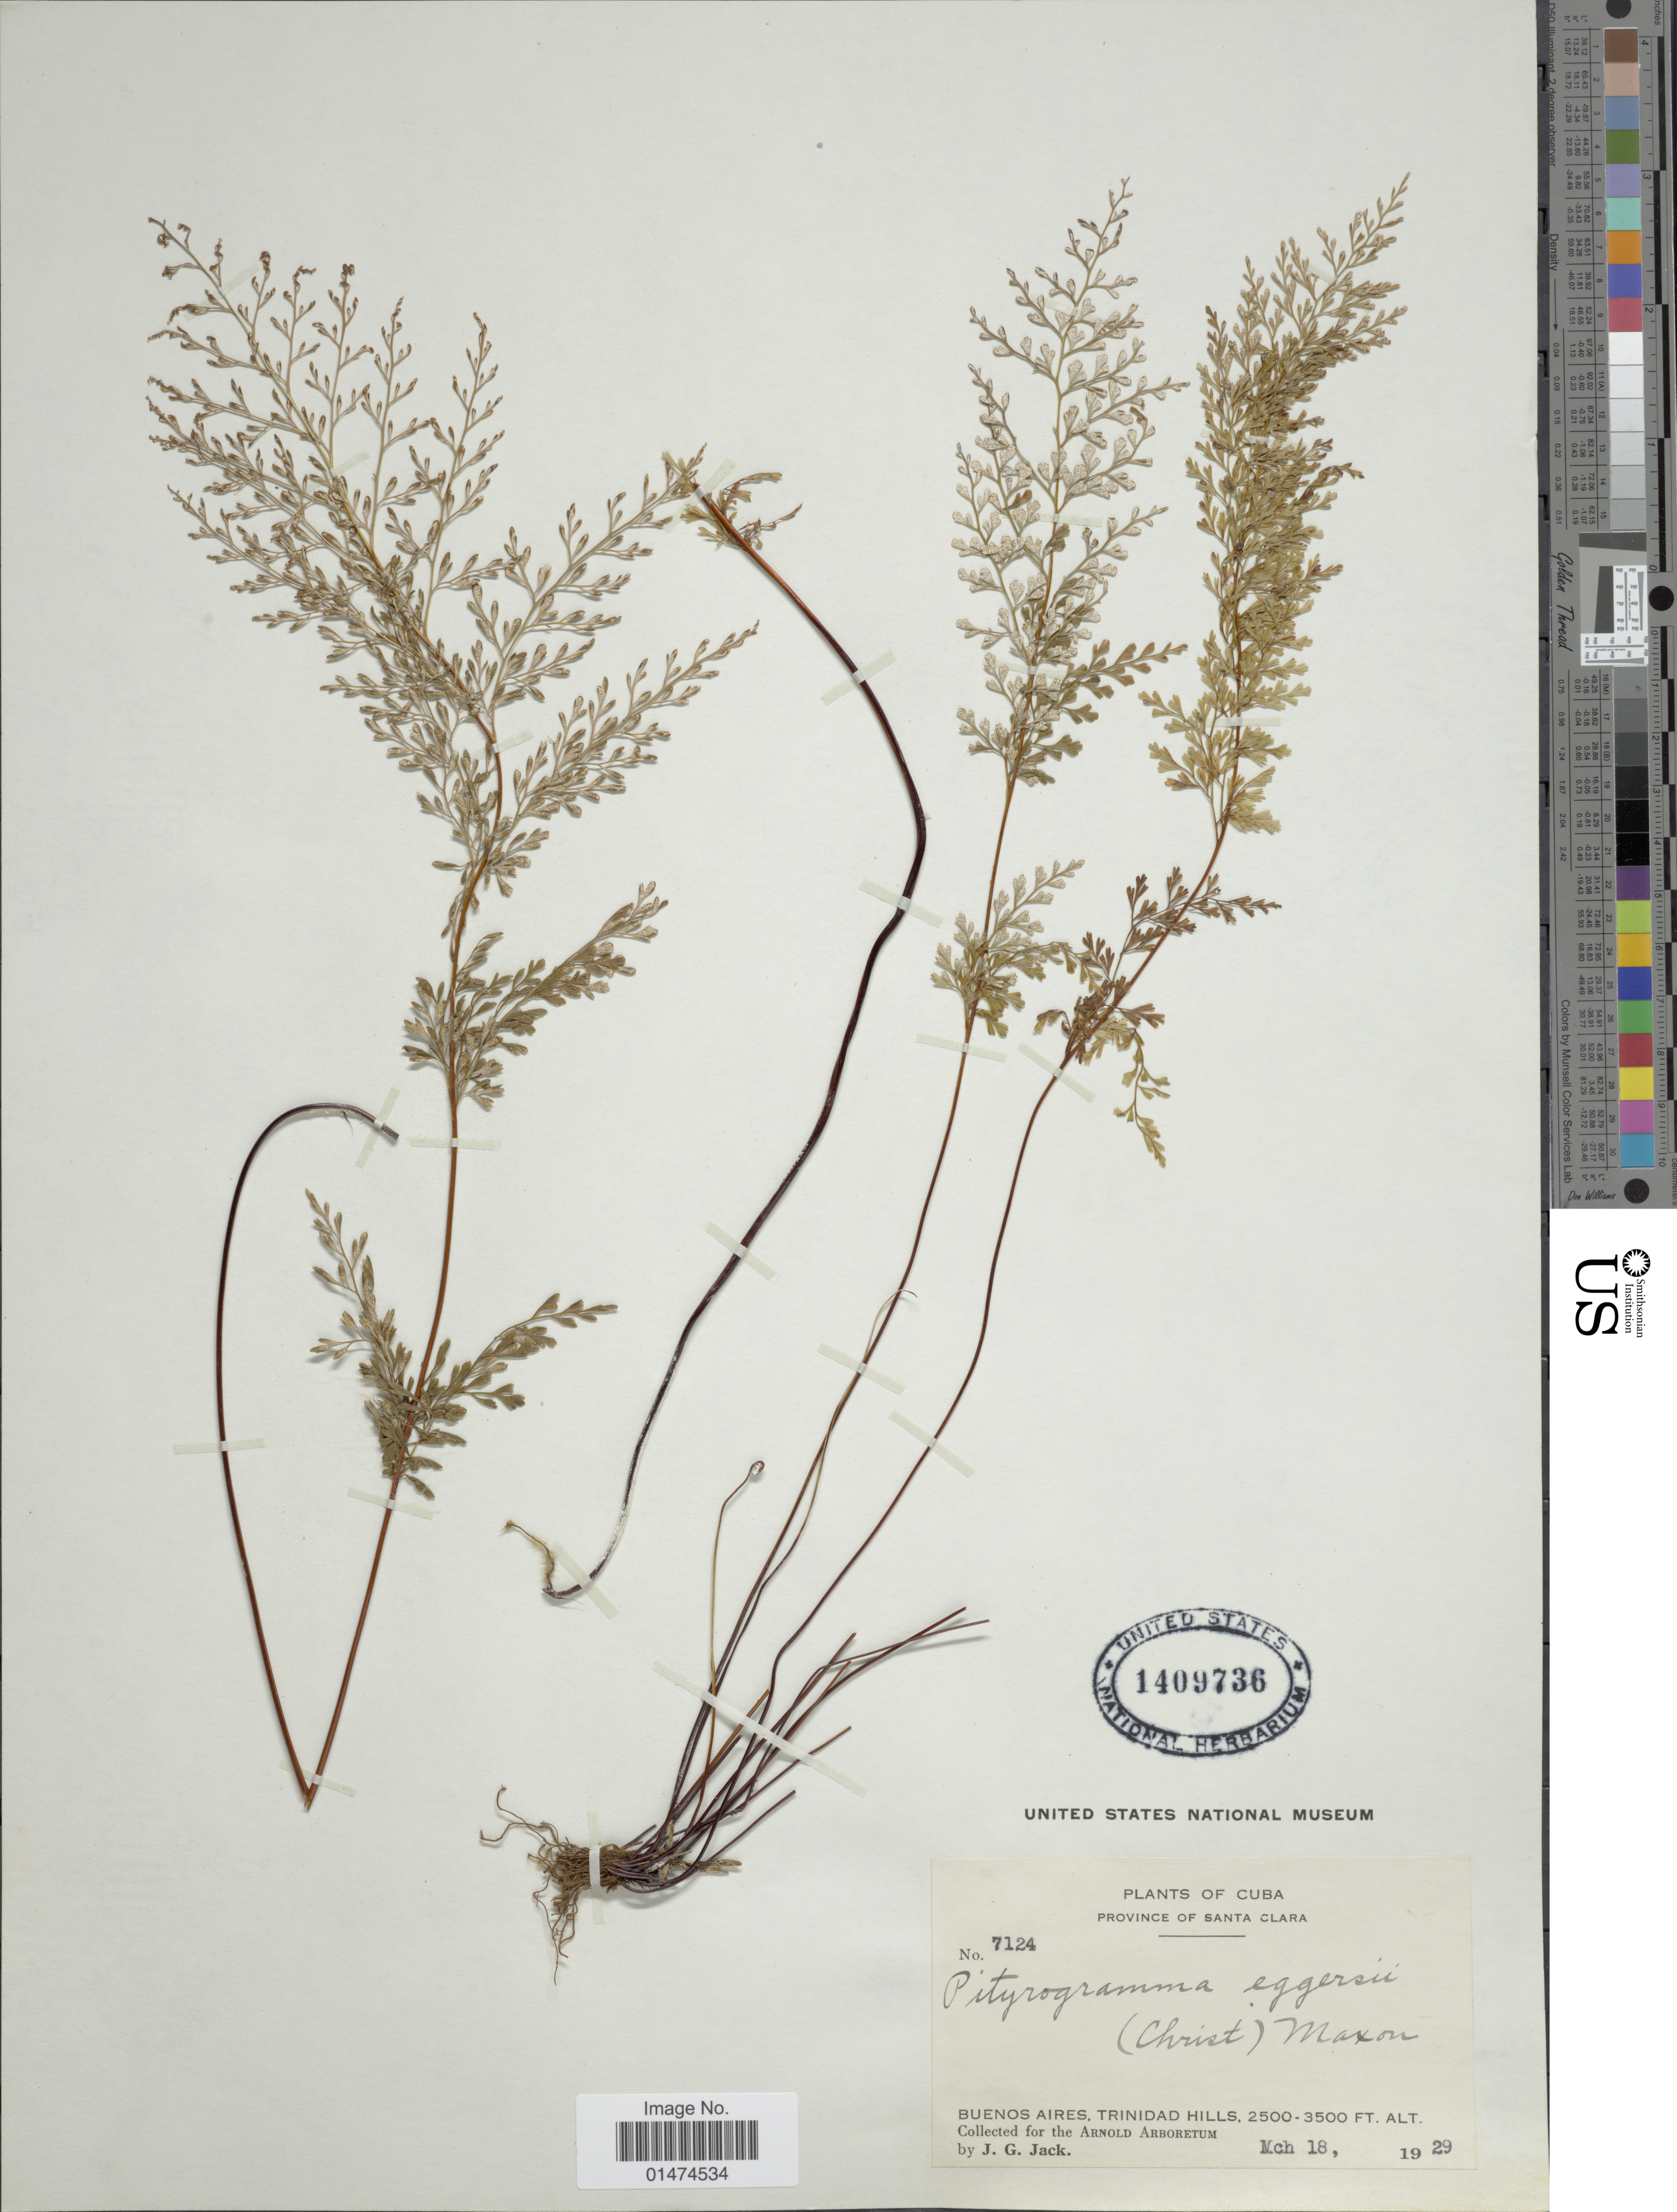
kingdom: Plantae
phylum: Tracheophyta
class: Polypodiopsida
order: Polypodiales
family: Pteridaceae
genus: Pityrogramma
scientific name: Pityrogramma eggersii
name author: (Christ) Maxon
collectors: J. G. Jack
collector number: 7124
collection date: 1929-03-18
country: Cuba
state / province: Las Villas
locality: Province of Santa Clara, Buenos Aires, trinidad Hills.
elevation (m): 762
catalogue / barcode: US 1409736